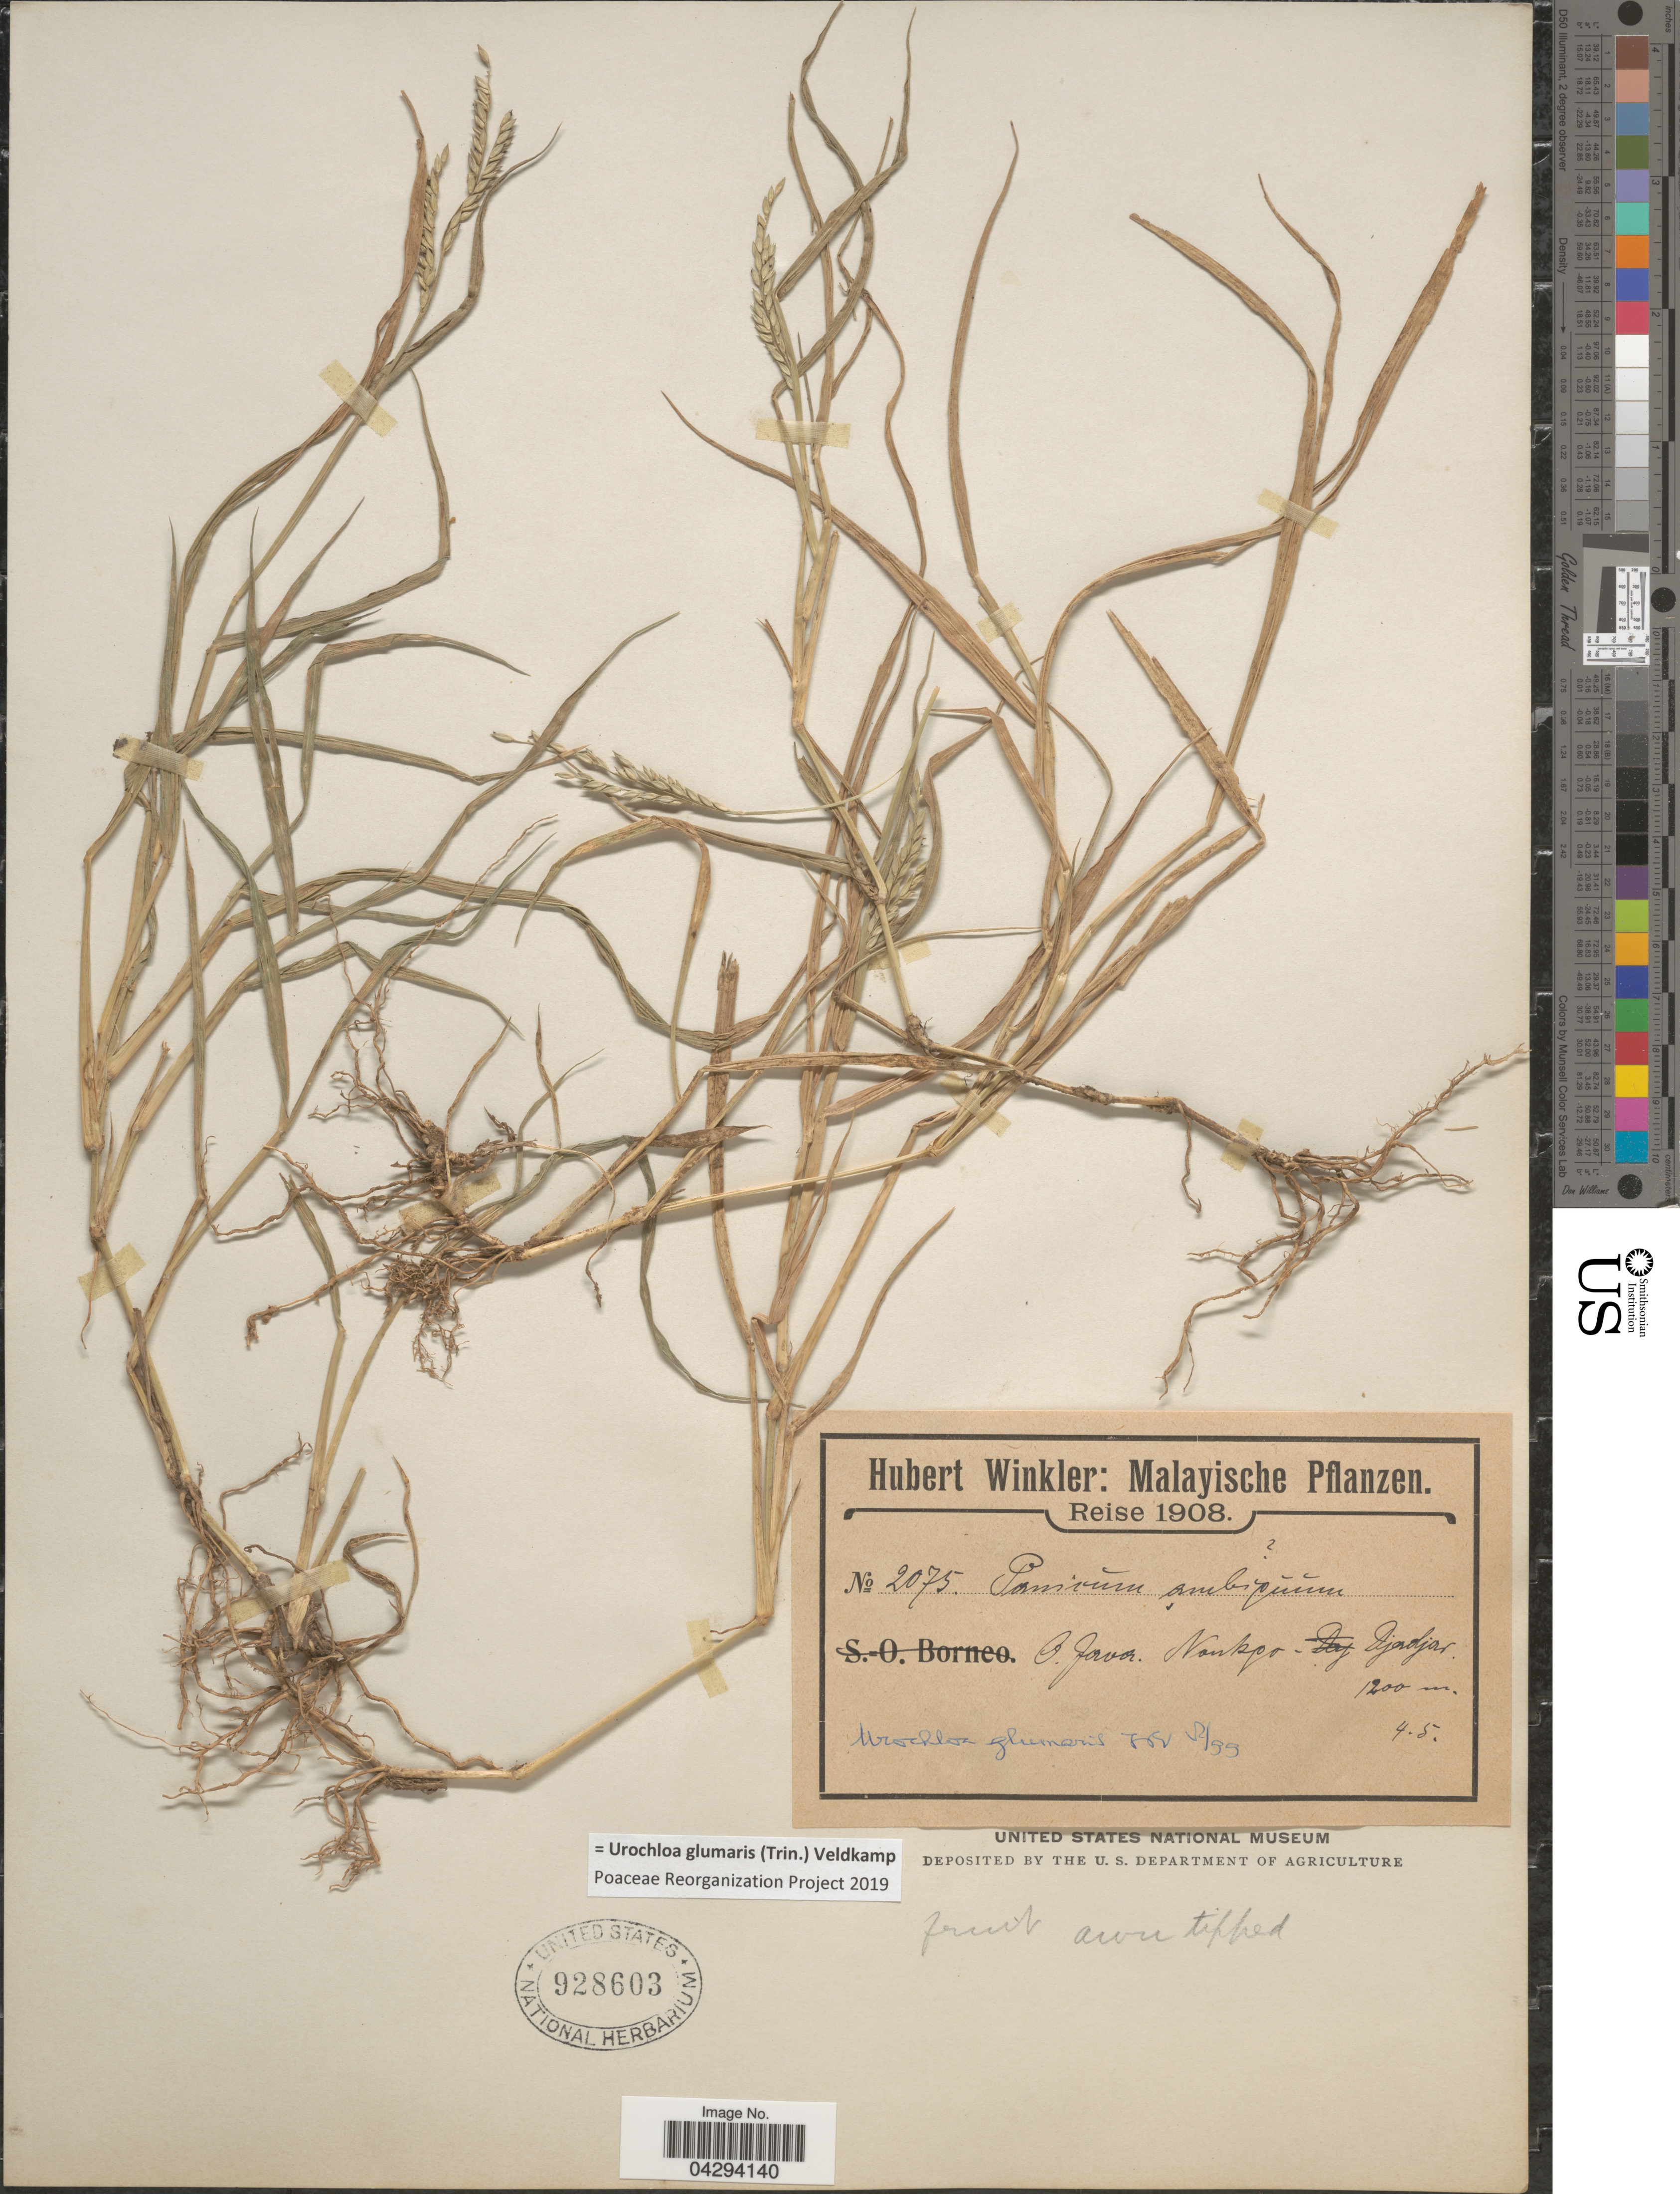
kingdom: Plantae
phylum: Tracheophyta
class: Liliopsida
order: Poales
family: Poaceae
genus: Urochloa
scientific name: Urochloa glumaris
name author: (Trin.) Veldkamp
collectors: H. J. P. Winkler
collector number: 2075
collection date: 1908-05-04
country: Indonesia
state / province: Java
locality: O. Java. Nonkpo [interpreted]. Djadjar.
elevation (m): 1200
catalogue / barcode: US 928603